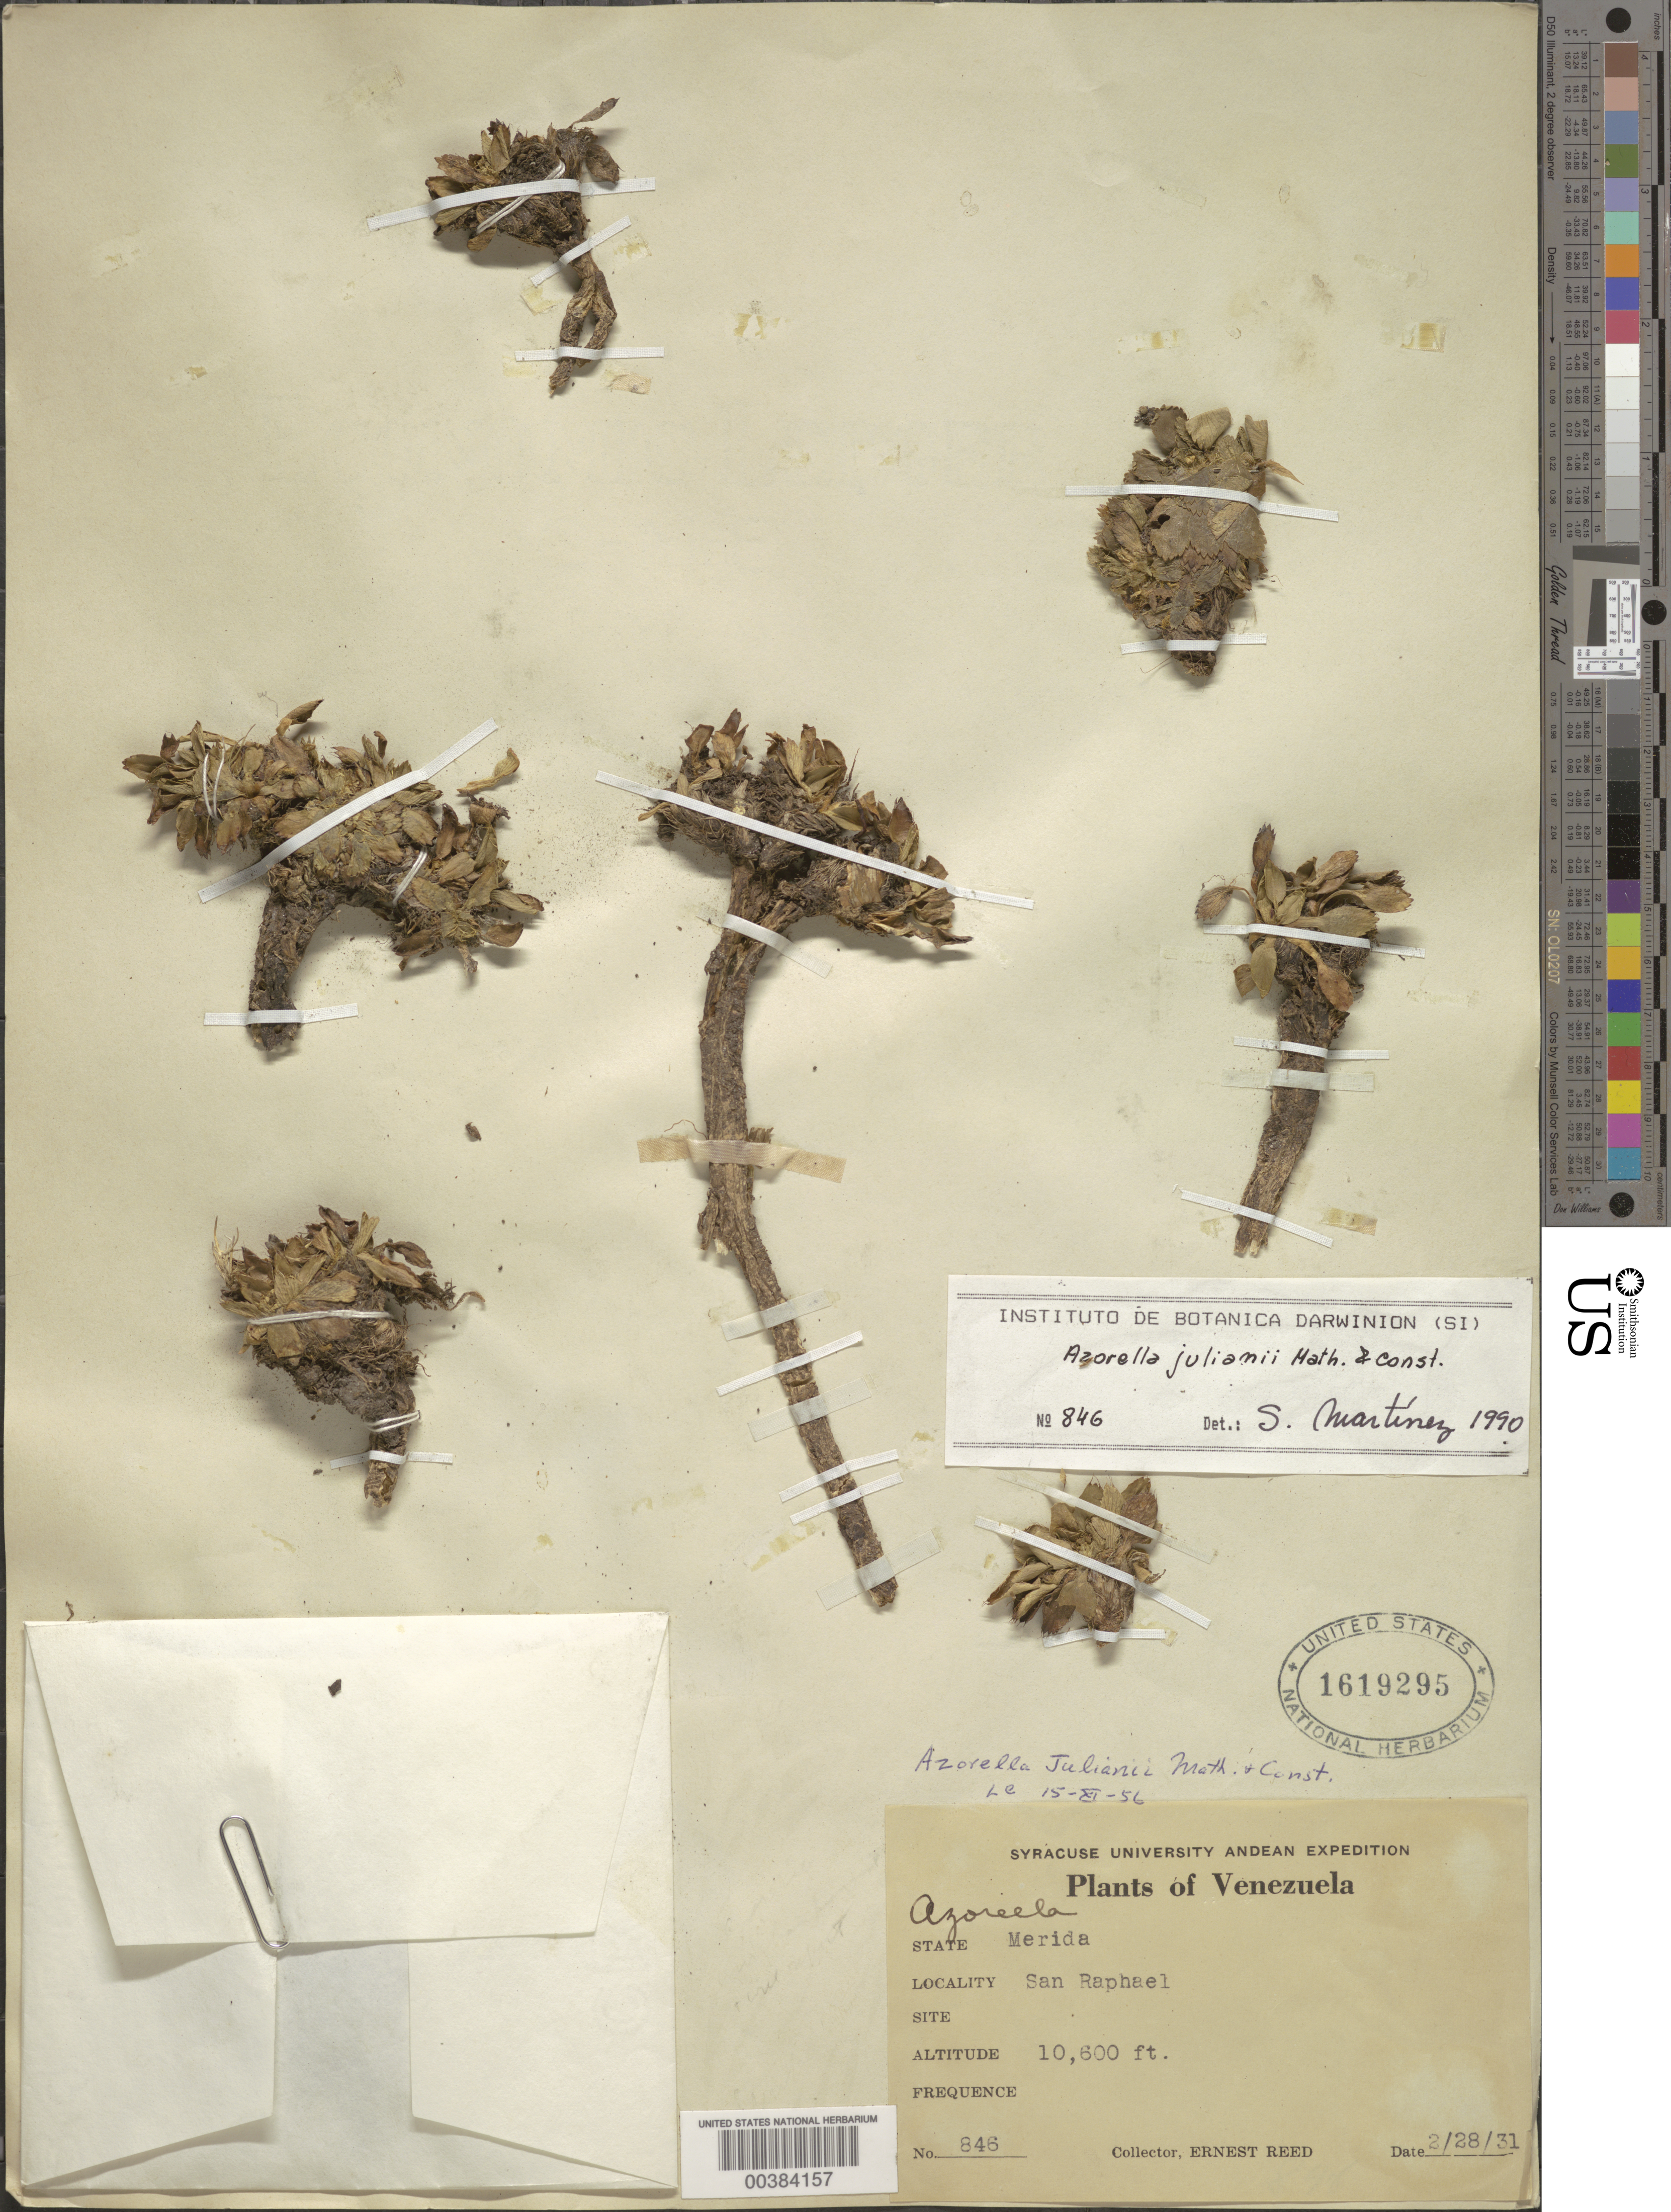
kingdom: Plantae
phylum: Tracheophyta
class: Magnoliopsida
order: Apiales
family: Apiaceae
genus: Azorella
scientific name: Azorella julianii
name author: Mathias & Constance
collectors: E. Reed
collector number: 846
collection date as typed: Transcribed d/m/y: 28/2/31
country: Venezuela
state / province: Mérida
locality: San Raphael.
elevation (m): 3231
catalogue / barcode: US 1619295